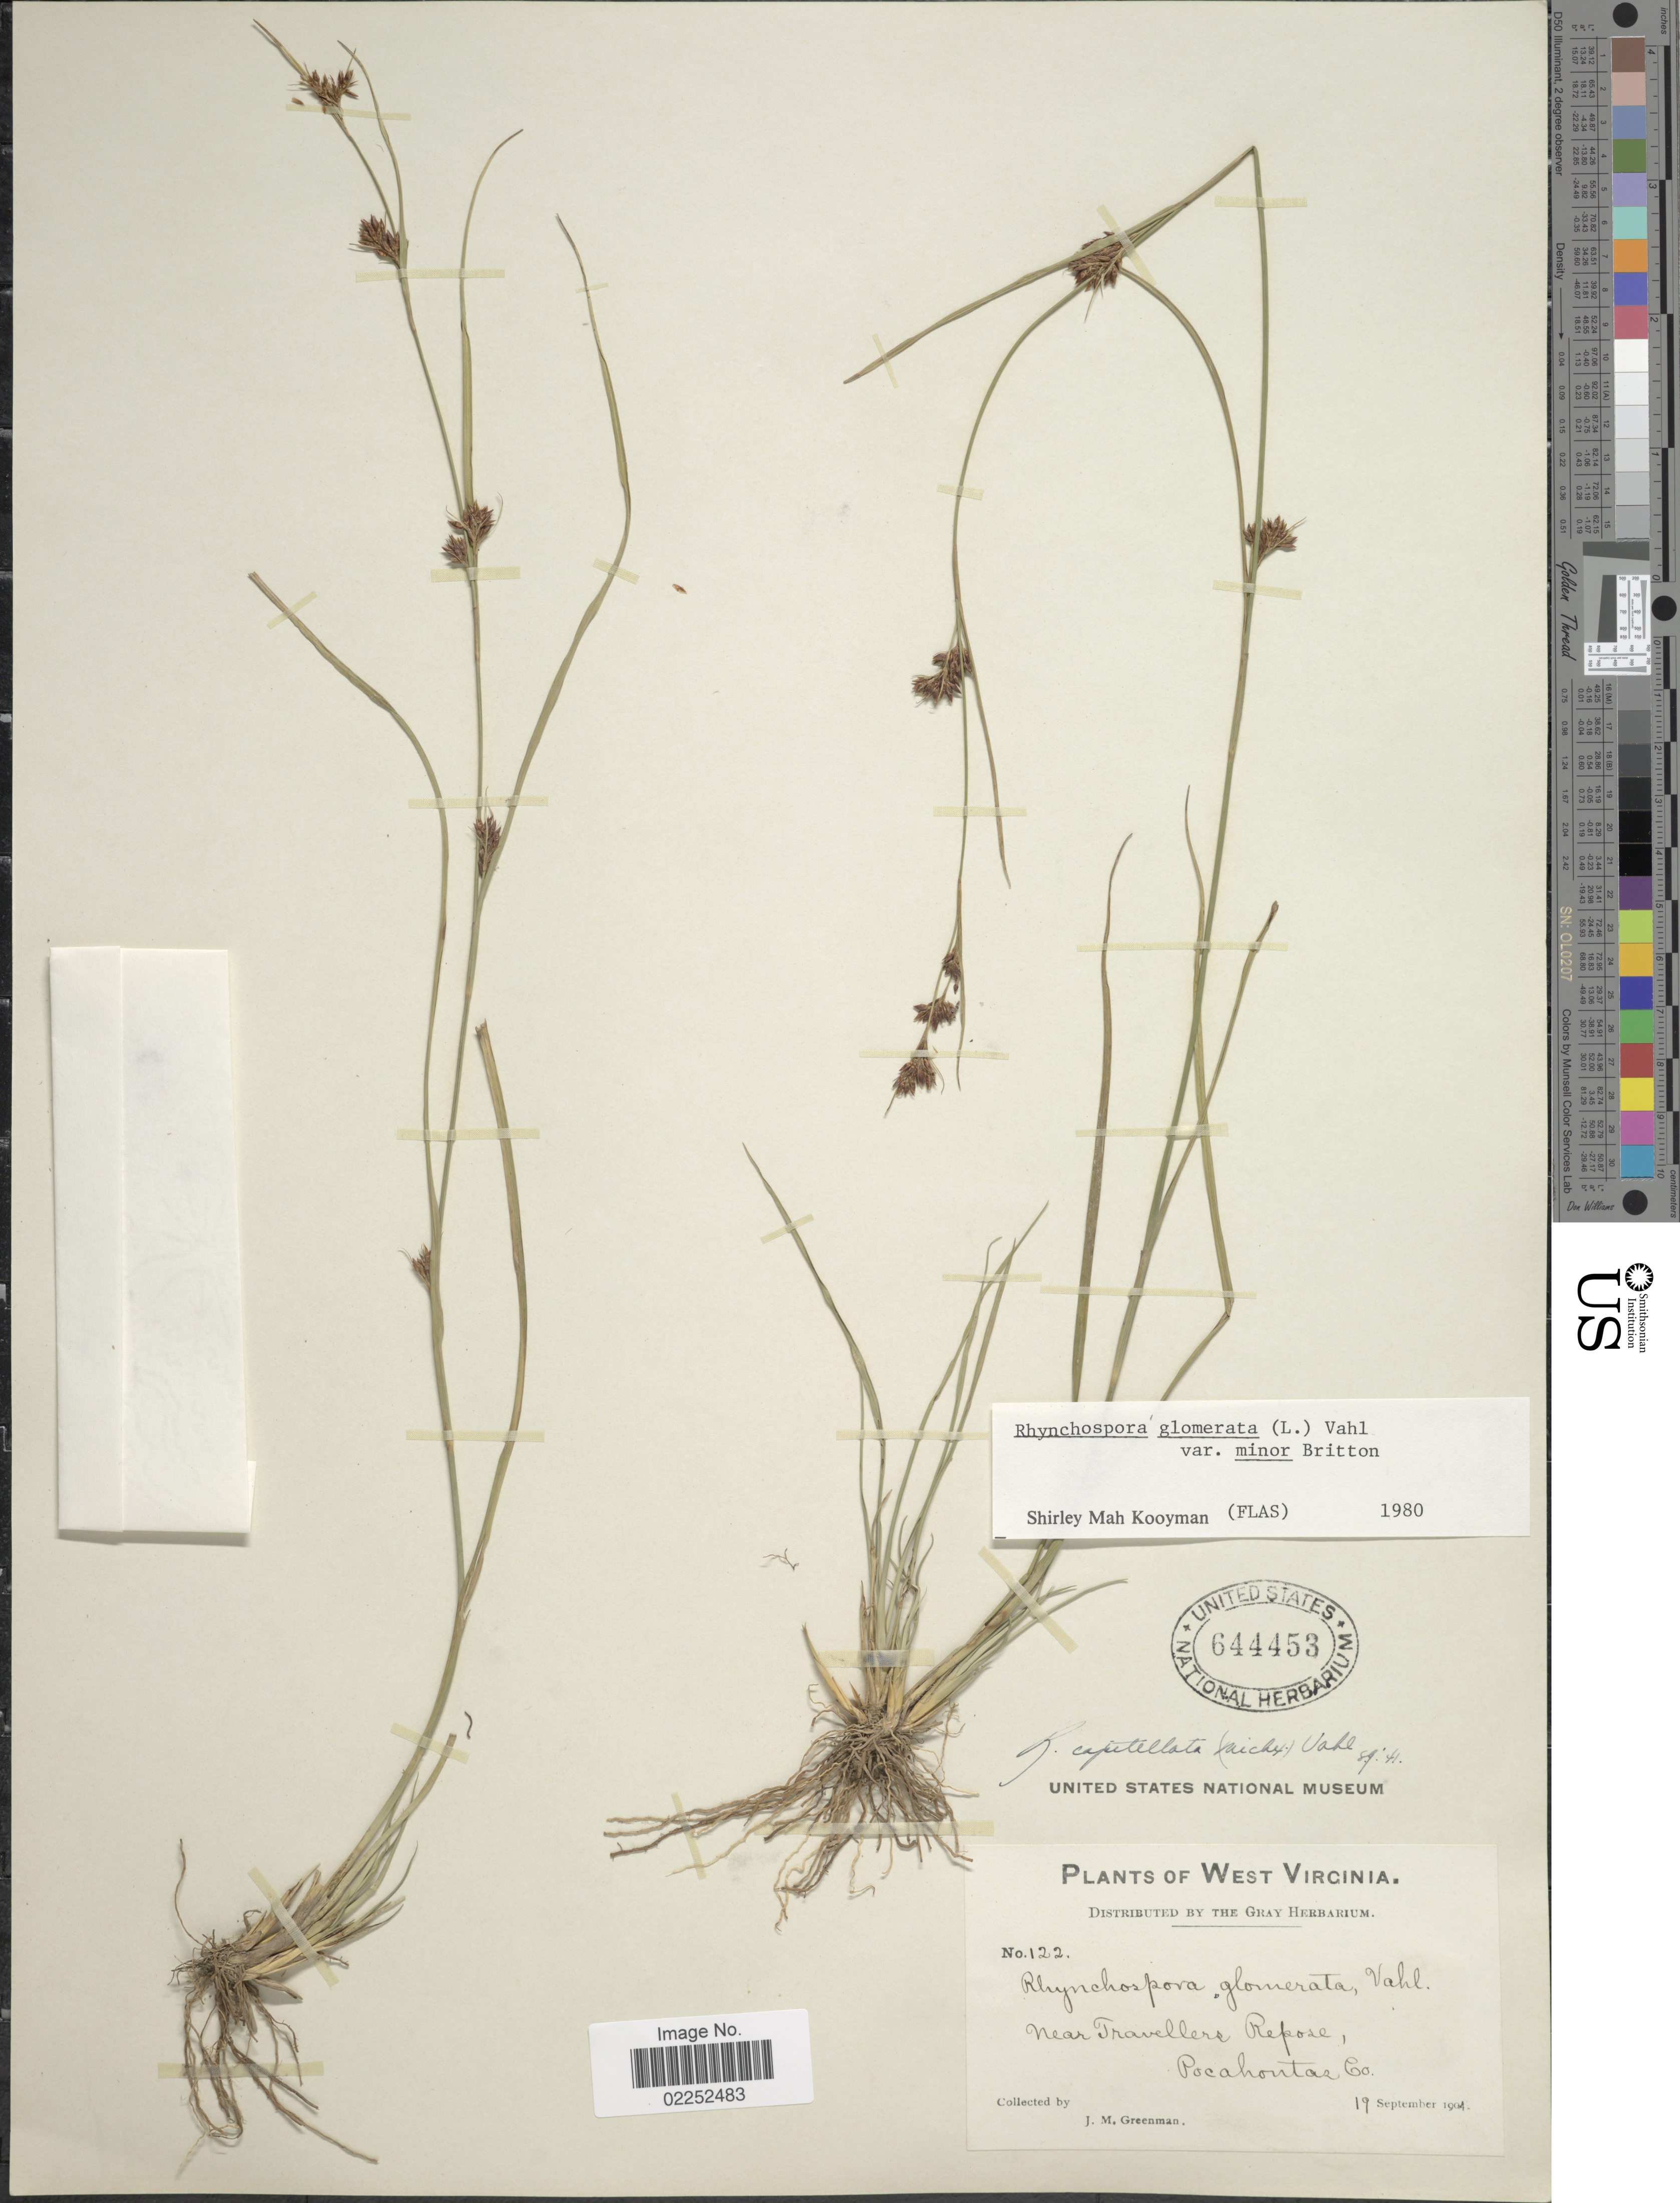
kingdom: Plantae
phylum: Tracheophyta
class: Liliopsida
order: Poales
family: Cyperaceae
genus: Rhynchospora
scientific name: Rhynchospora capitellata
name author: (Michx.) Vahl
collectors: J. M. Greenman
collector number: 122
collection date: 1904-09-19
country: United States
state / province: West Virginia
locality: Near Travellers Repose, Pocahontas Co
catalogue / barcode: US 644453